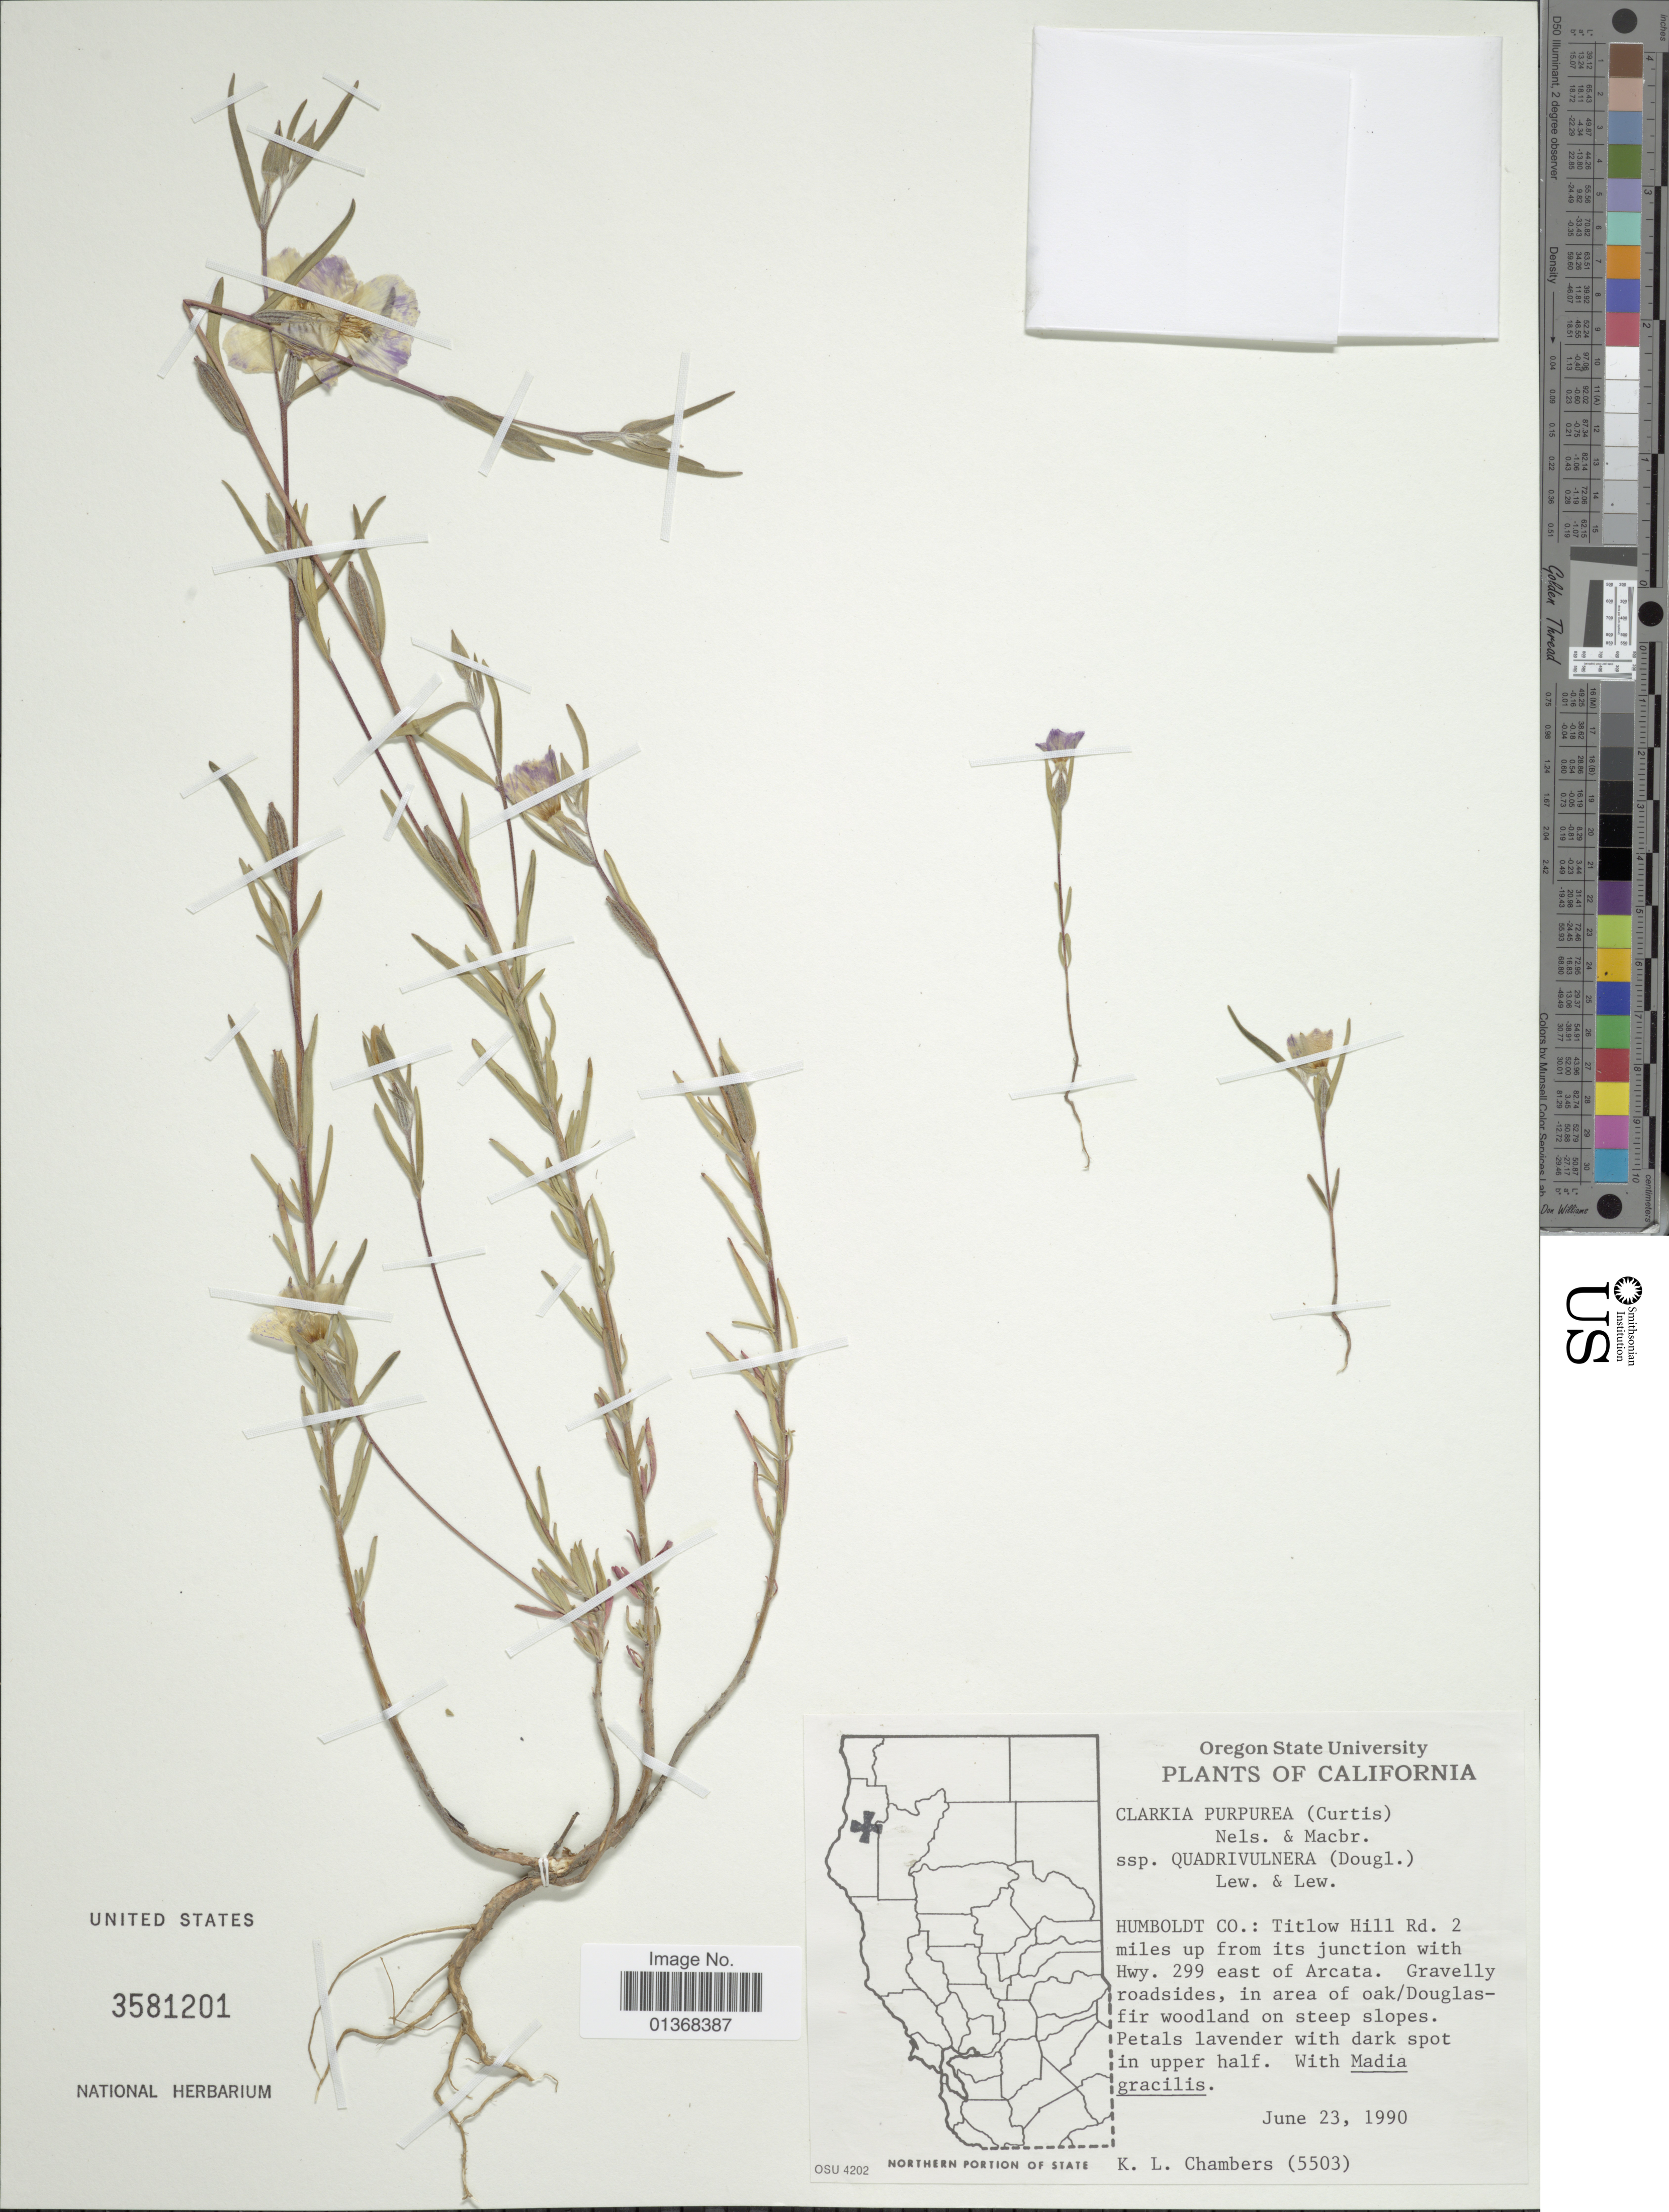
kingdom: Plantae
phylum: Tracheophyta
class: Magnoliopsida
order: Myrtales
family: Onagraceae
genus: Clarkia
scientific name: Clarkia purpurea subsp. quadrivulnera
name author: (Douglas) H.F. Lewis & M.R. Lewis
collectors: K. Chambers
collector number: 5503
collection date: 1990-06-23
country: United States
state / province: California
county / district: Humboldt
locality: Humboldt Co.: Titlow Hill Rd. 2 miles up from its junction with Hwy. 299 east of Arcata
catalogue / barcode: US 3581201